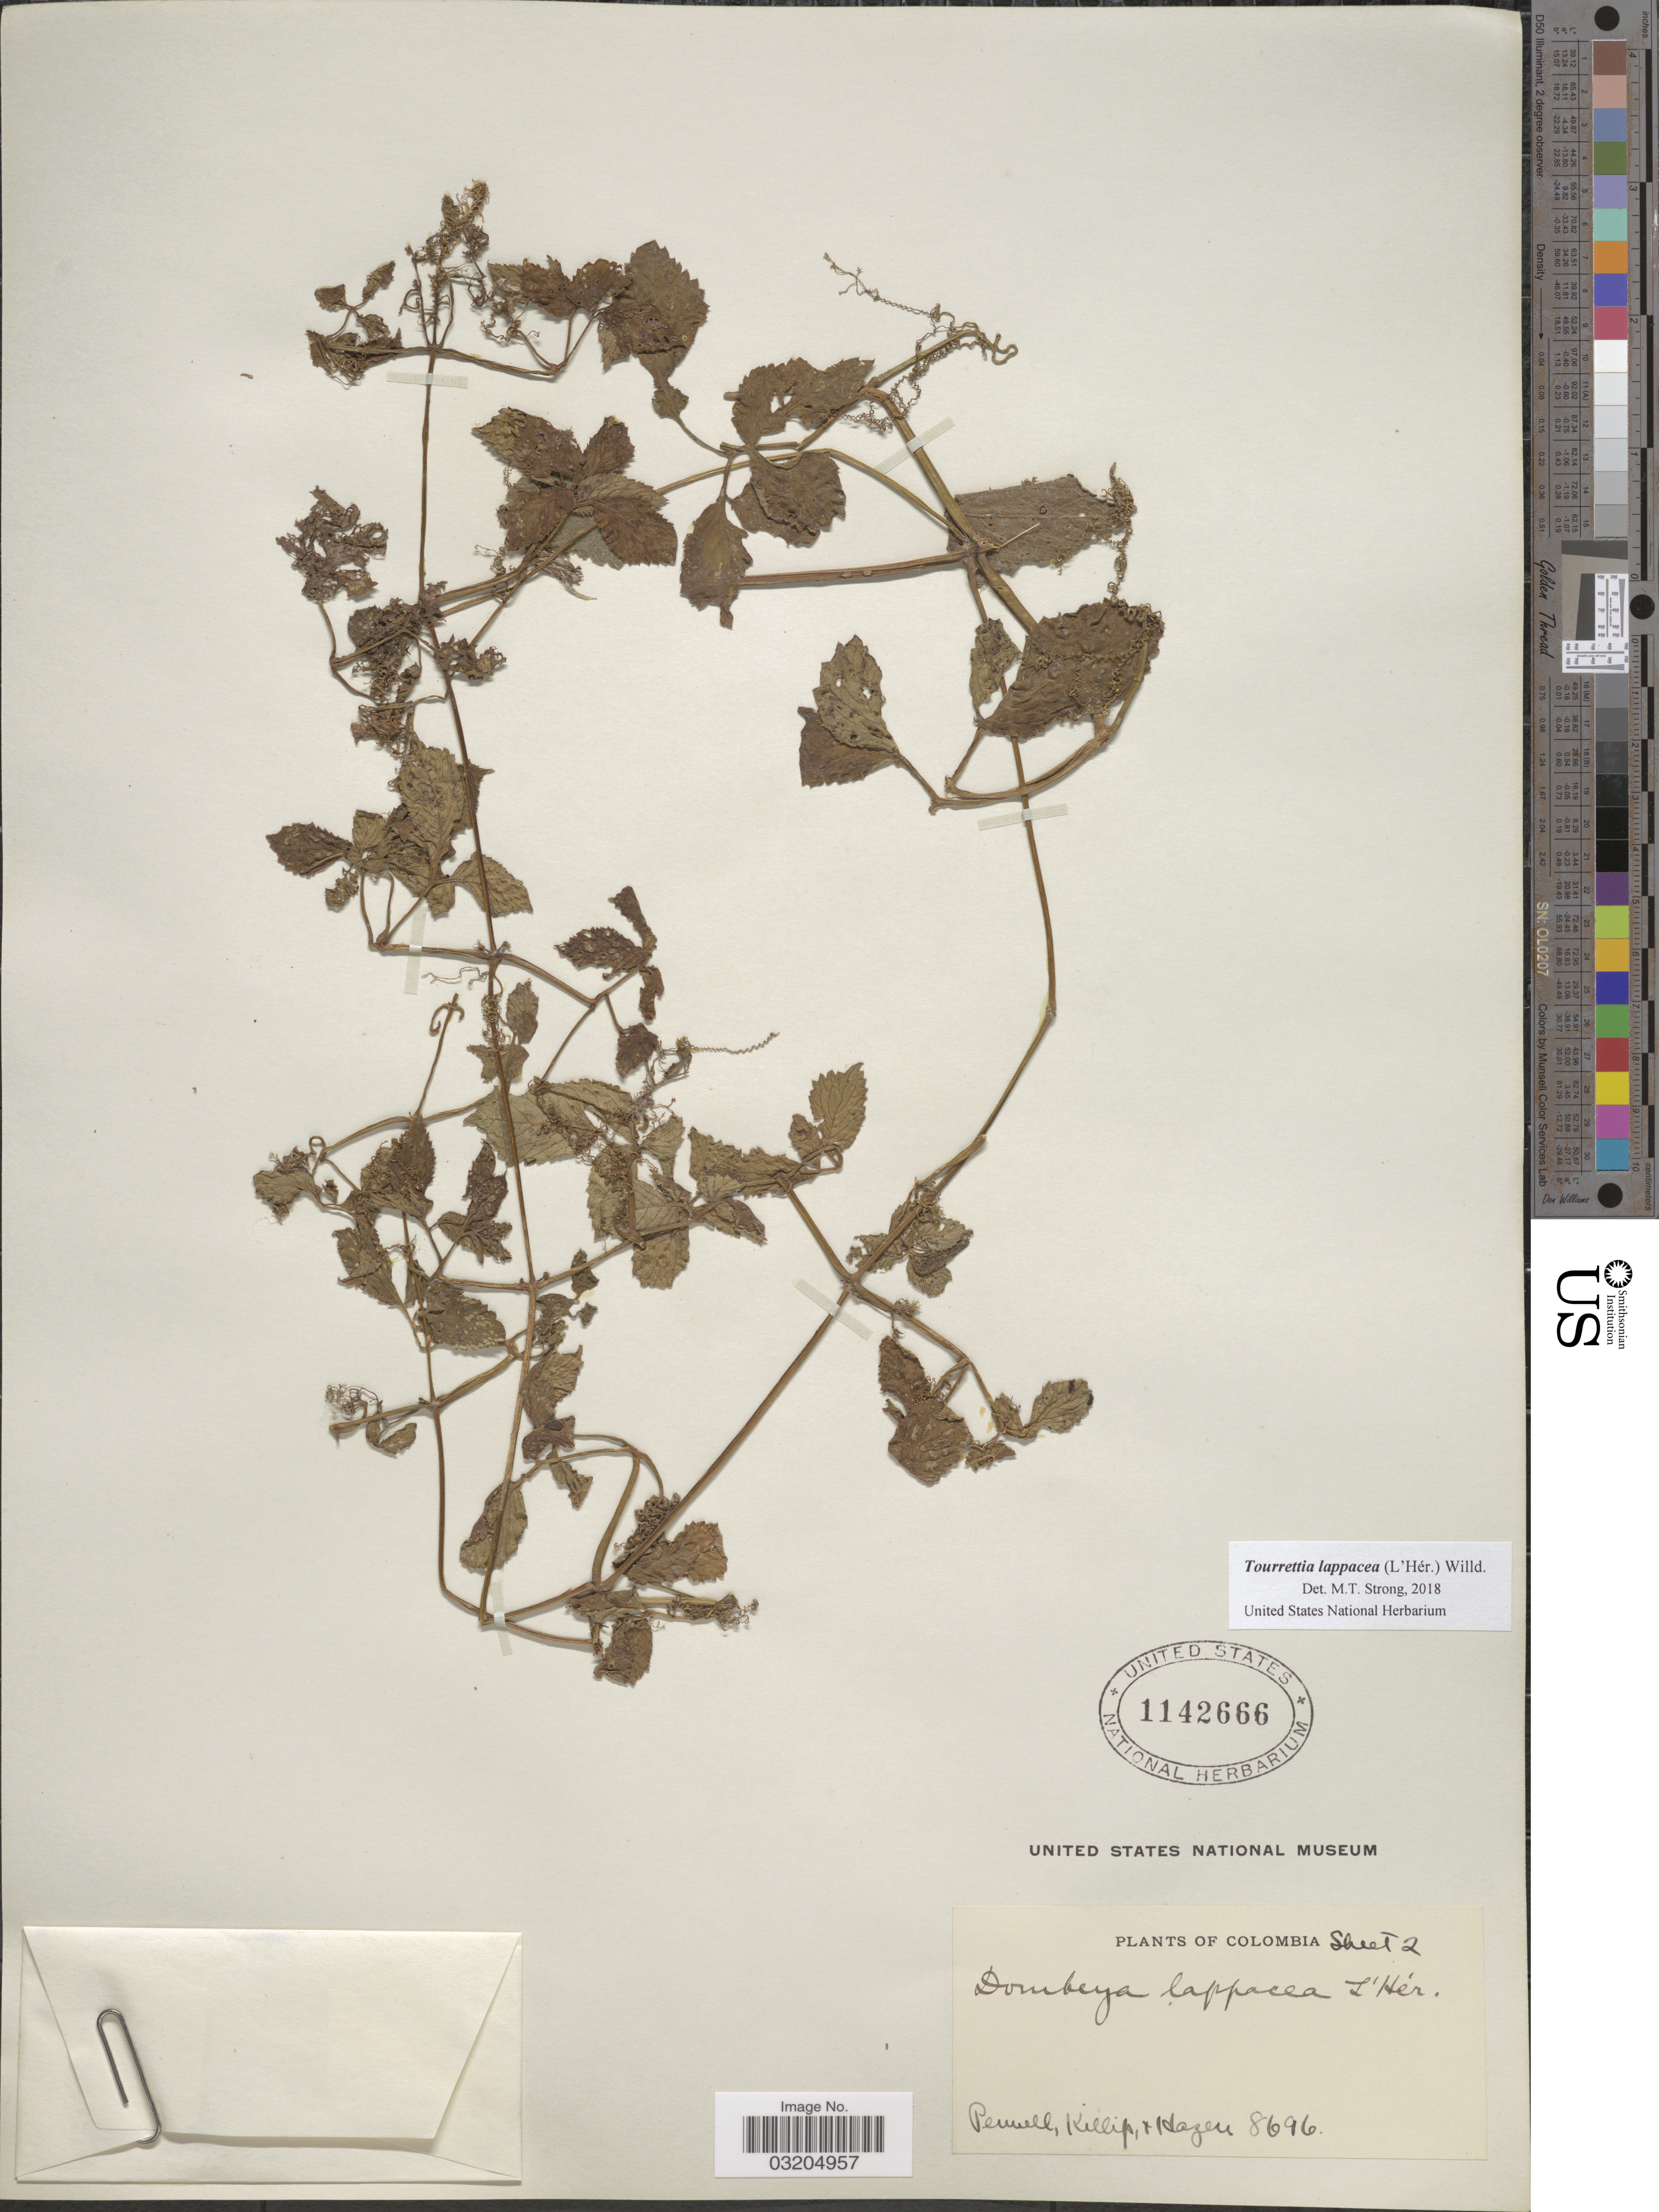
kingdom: Plantae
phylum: Tracheophyta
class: Magnoliopsida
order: Lamiales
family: Bignoniaceae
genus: Tourrettia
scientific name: Tourrettia lappacea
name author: (L'Hér.) Willd.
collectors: -. Pennell, Killip & Hazen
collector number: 8696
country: Colombia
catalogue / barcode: US 1142666